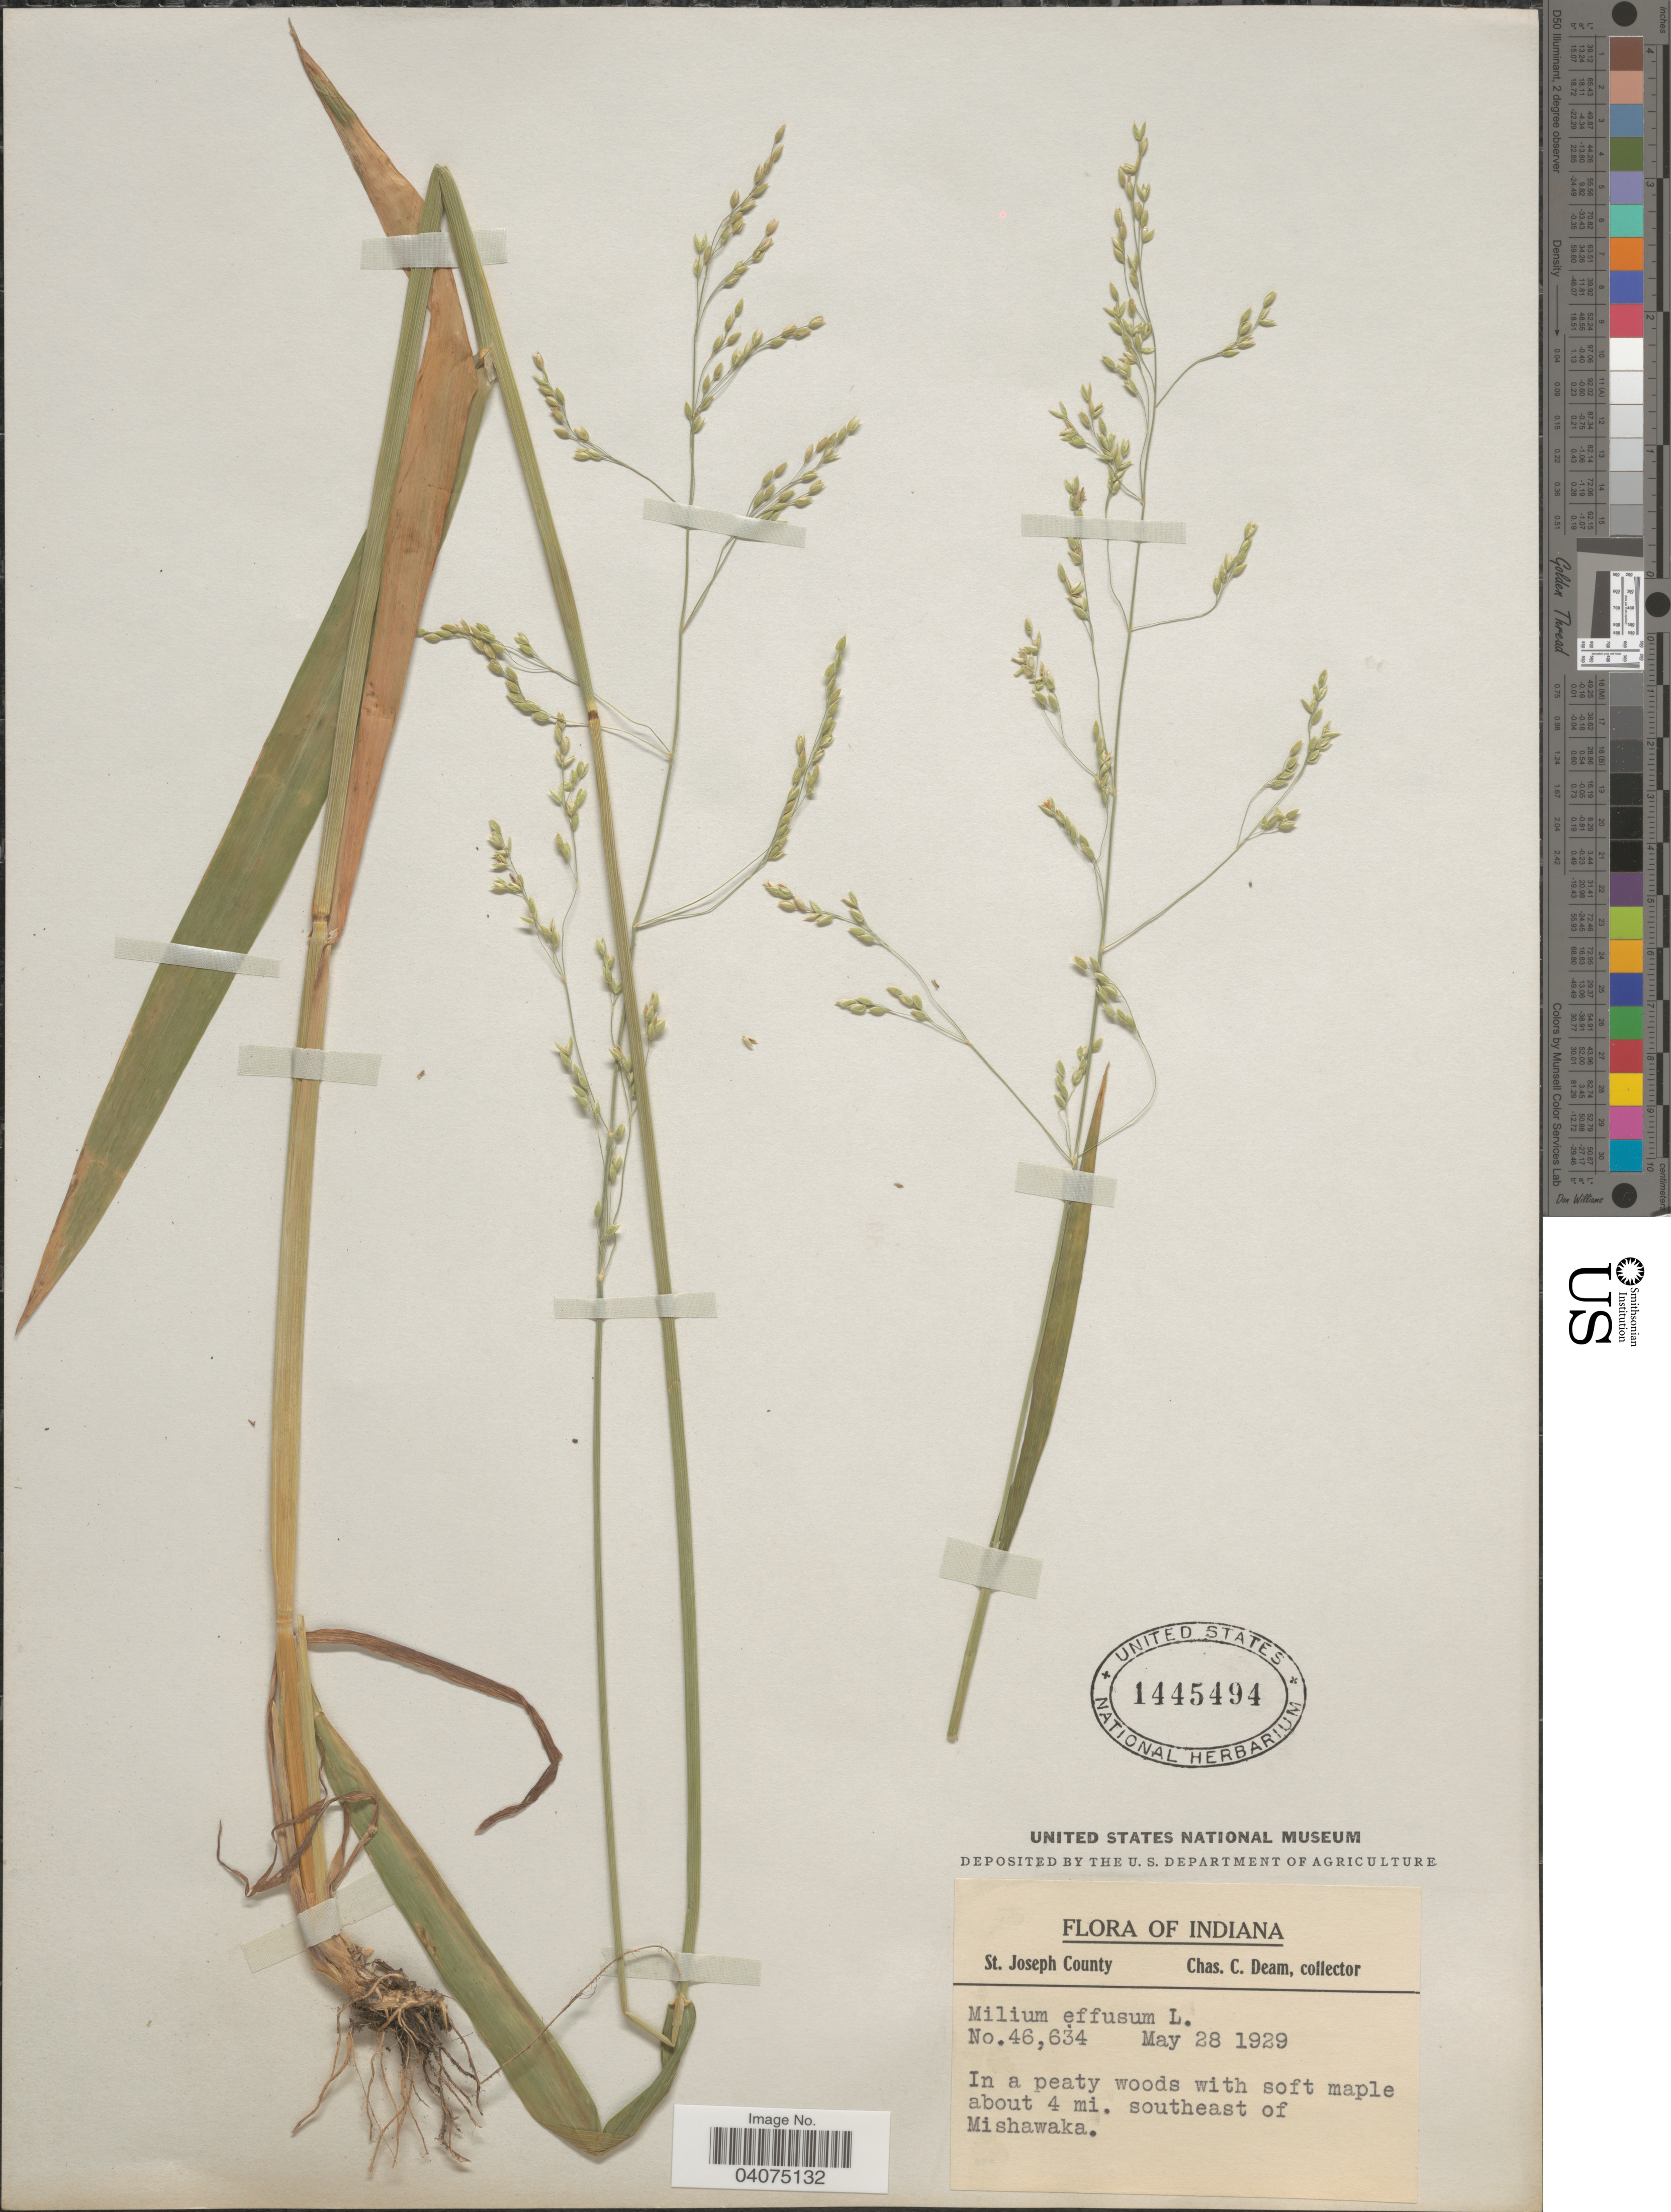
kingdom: Plantae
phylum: Tracheophyta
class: Liliopsida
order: Poales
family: Poaceae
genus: Milium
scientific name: Milium effusum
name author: L.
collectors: C. Deam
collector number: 46634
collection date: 1929-05-28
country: United States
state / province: Indiana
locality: St. Joseph County. In a peaty woods with soft maple about 4 mi. southeast of Mishawaka.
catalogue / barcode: US 1445494